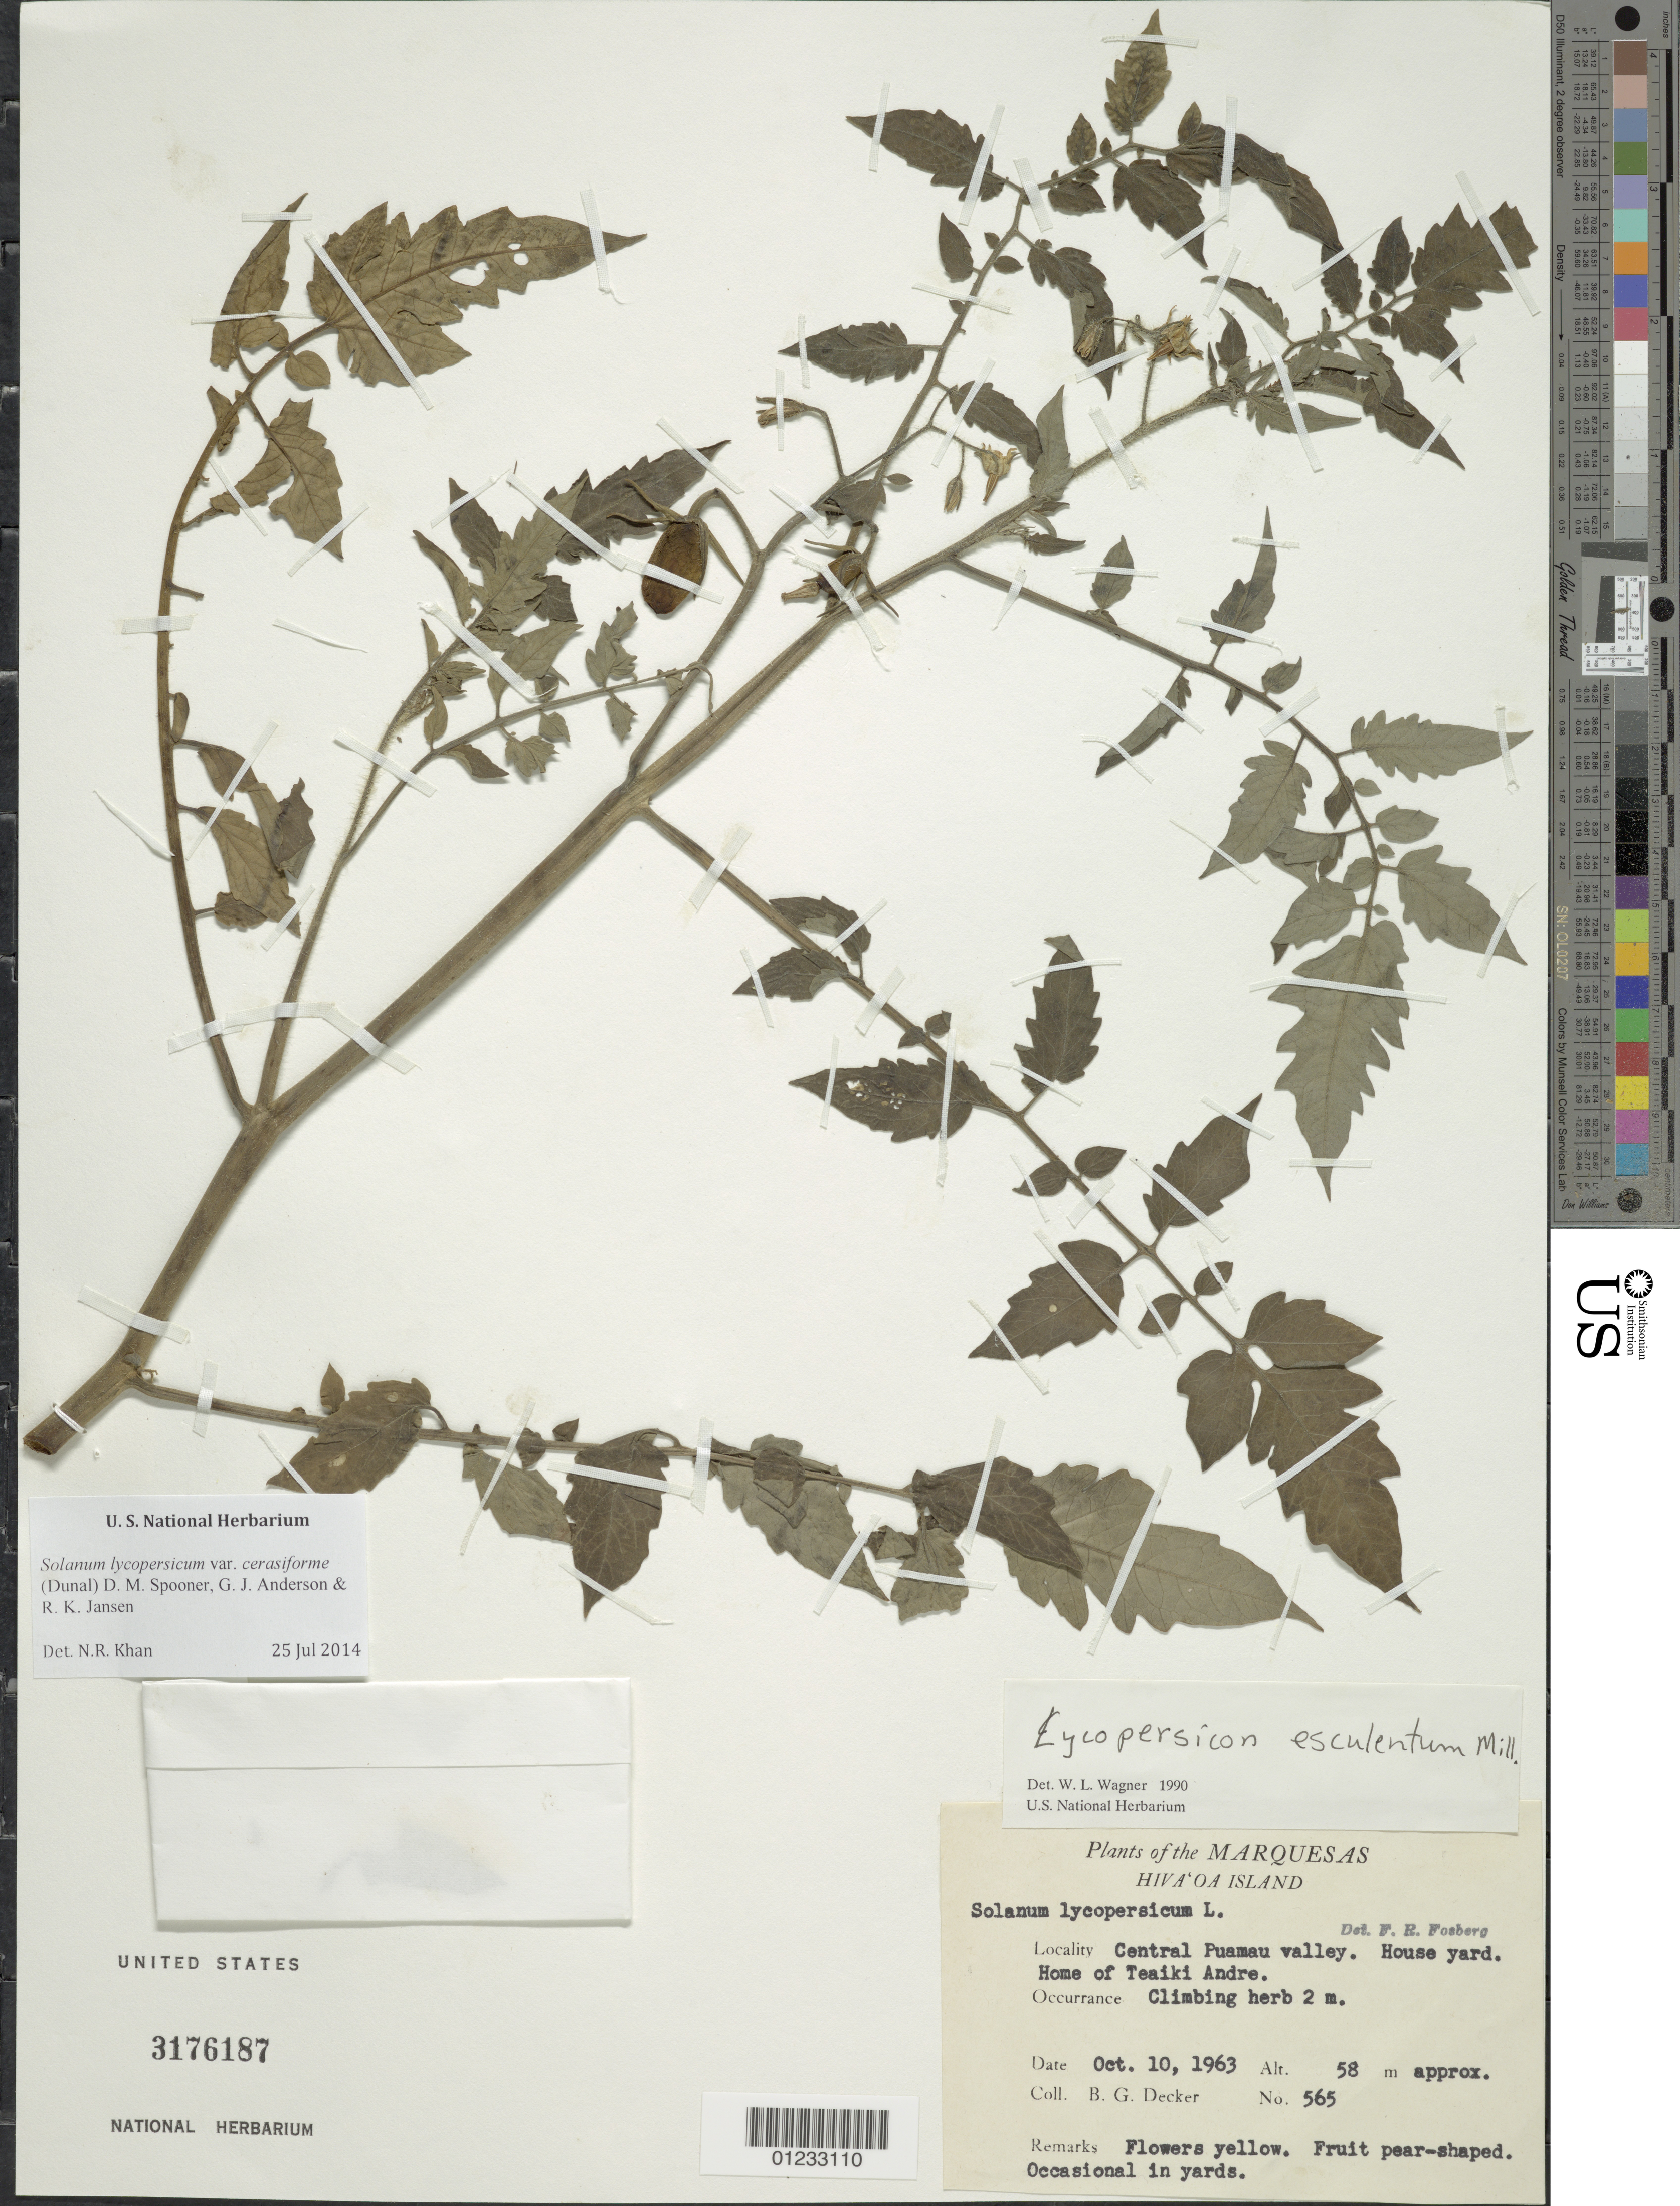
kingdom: Plantae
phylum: Tracheophyta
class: Magnoliopsida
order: Solanales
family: Solanaceae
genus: Solanum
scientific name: Solanum lycopersicum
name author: L.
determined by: Wagner, W. L., (BOT), Smithsonian Institution - National Museum of Natural History (UNITED STATES)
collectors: B. G. Decker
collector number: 565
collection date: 1963-10-10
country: French Polynesia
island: Hiva Oa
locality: central Puamau Valley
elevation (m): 58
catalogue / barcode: US 3176187